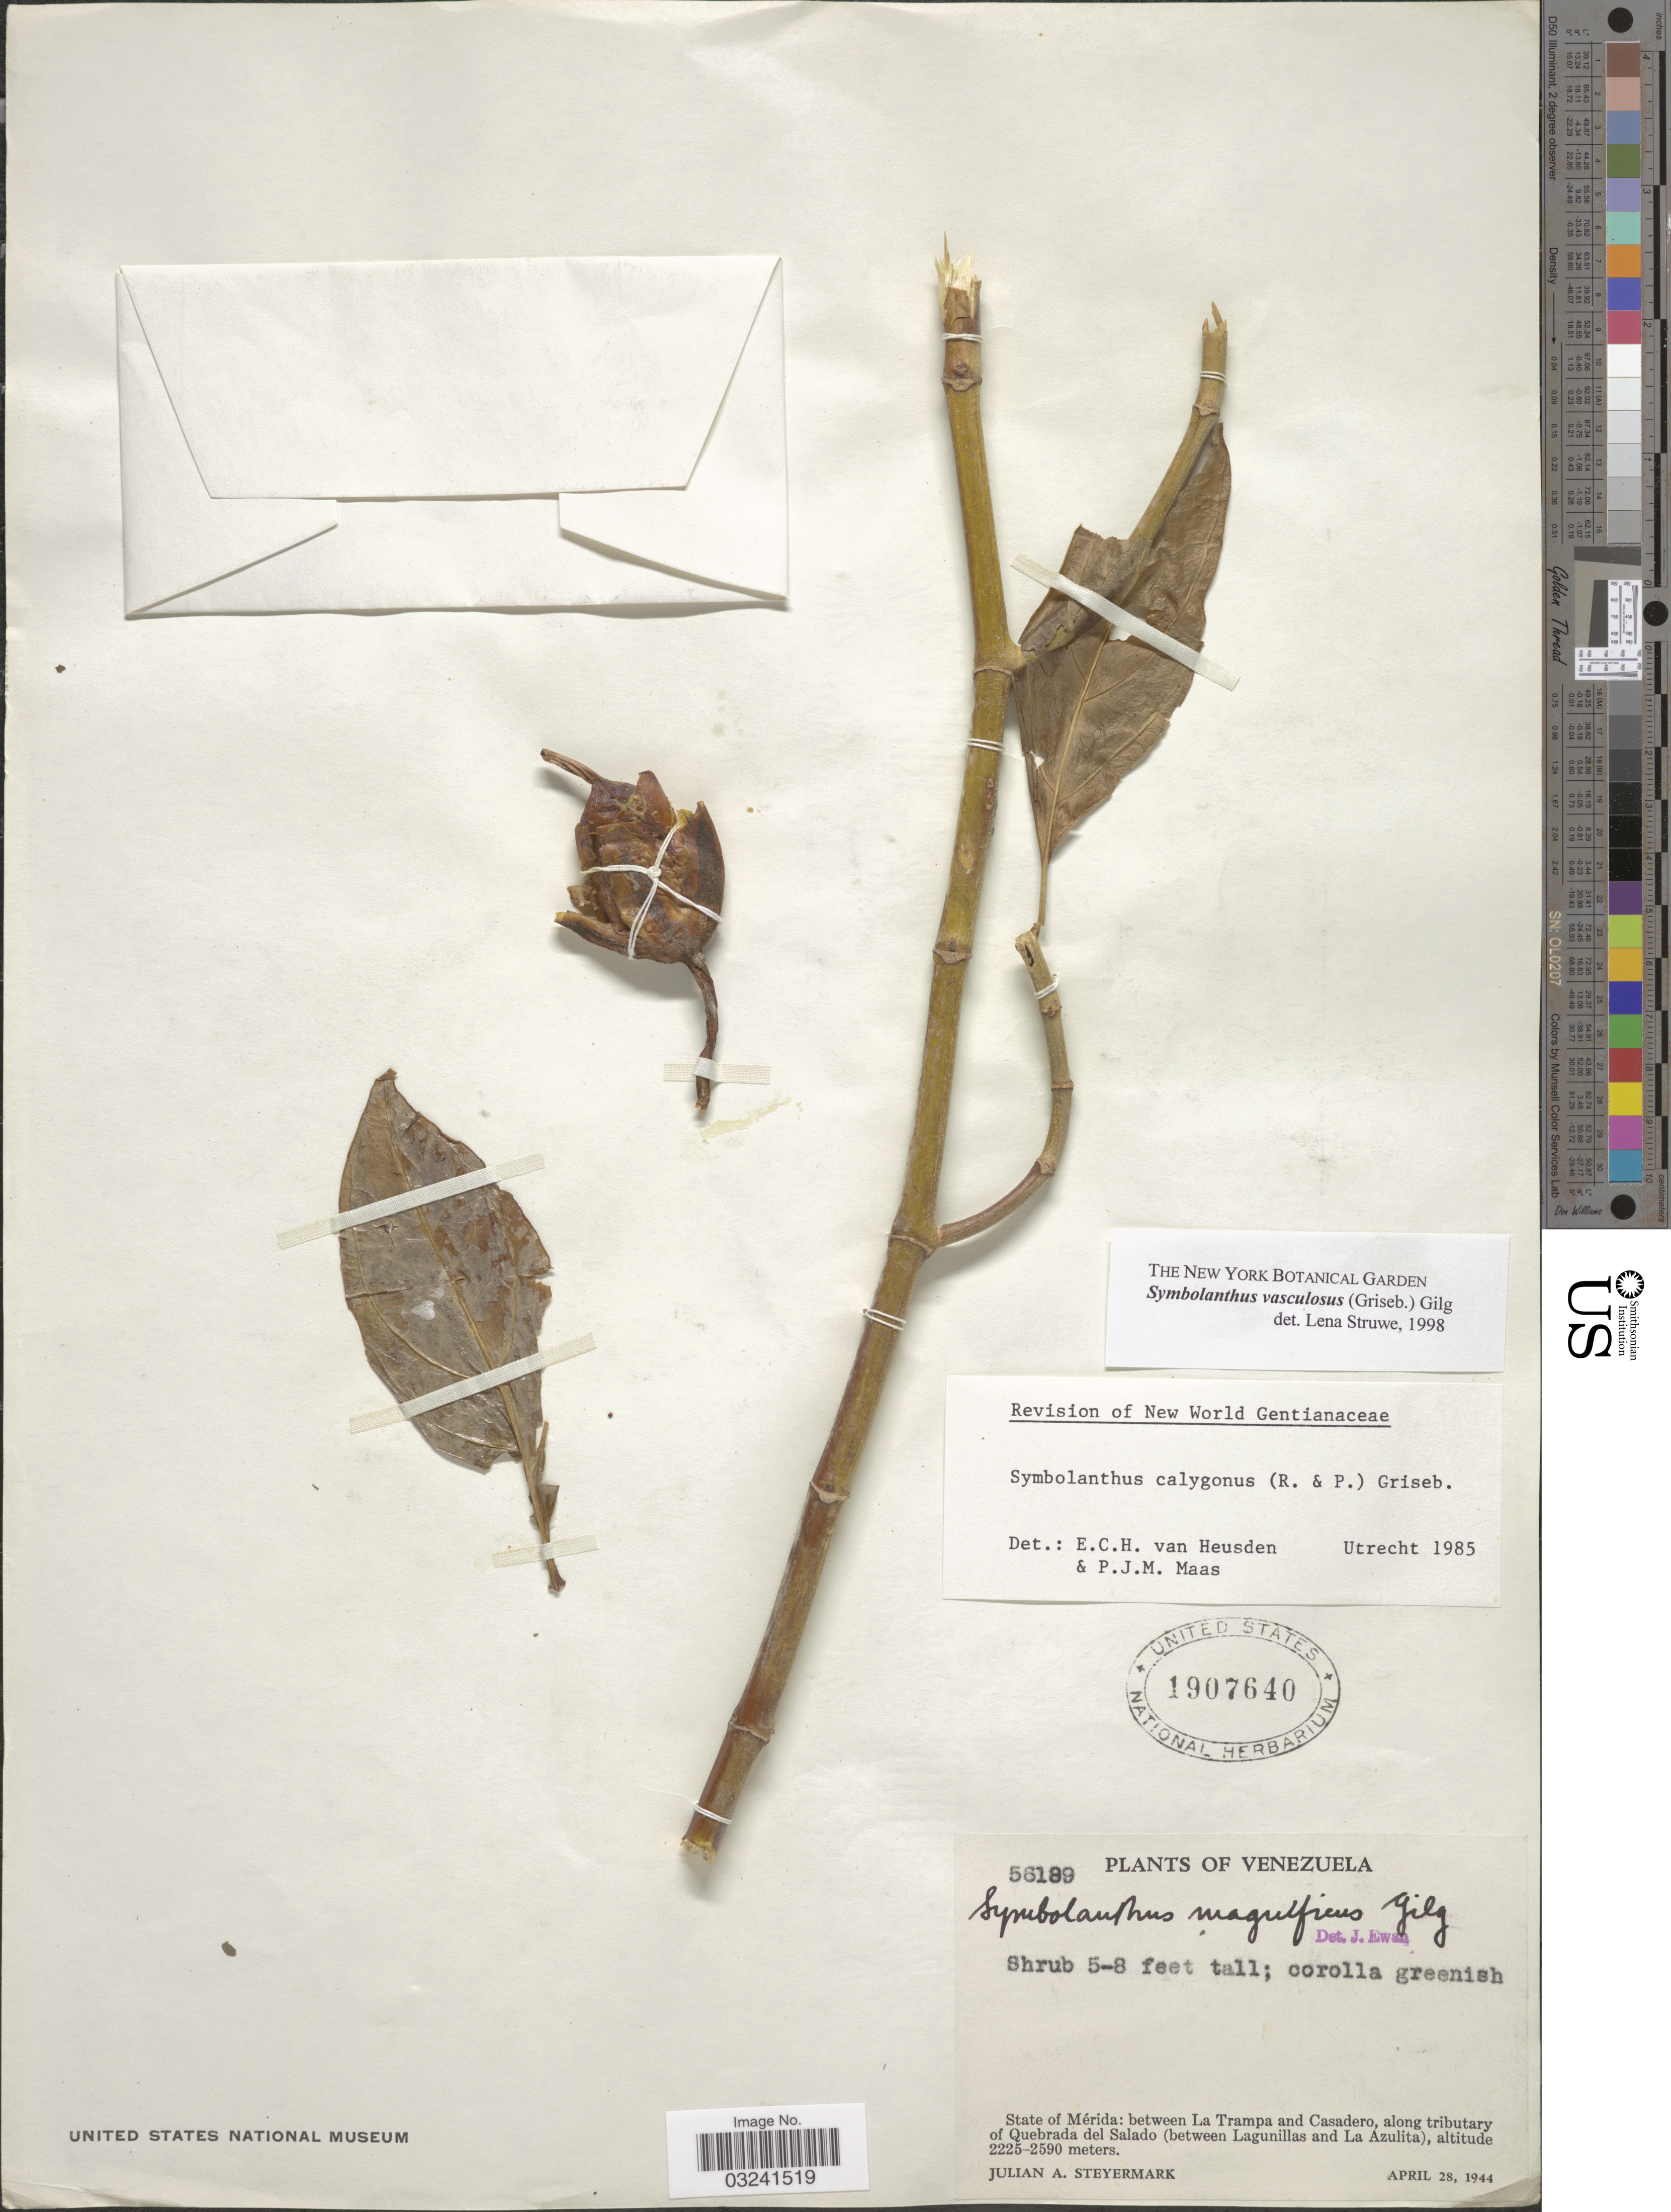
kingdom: Plantae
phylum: Tracheophyta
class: Magnoliopsida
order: Gentianales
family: Gentianaceae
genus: Symbolanthus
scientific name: Symbolanthus vasculosus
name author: (Griseb.) Gilg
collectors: J. Steyermark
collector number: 56189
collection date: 1944-04-28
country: Venezuela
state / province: Mérida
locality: Between La Trampa and Casadero, along tributary of Quebrada del Salado (between Lagunillas and La Azulita).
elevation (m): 2225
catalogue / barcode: US 1907640